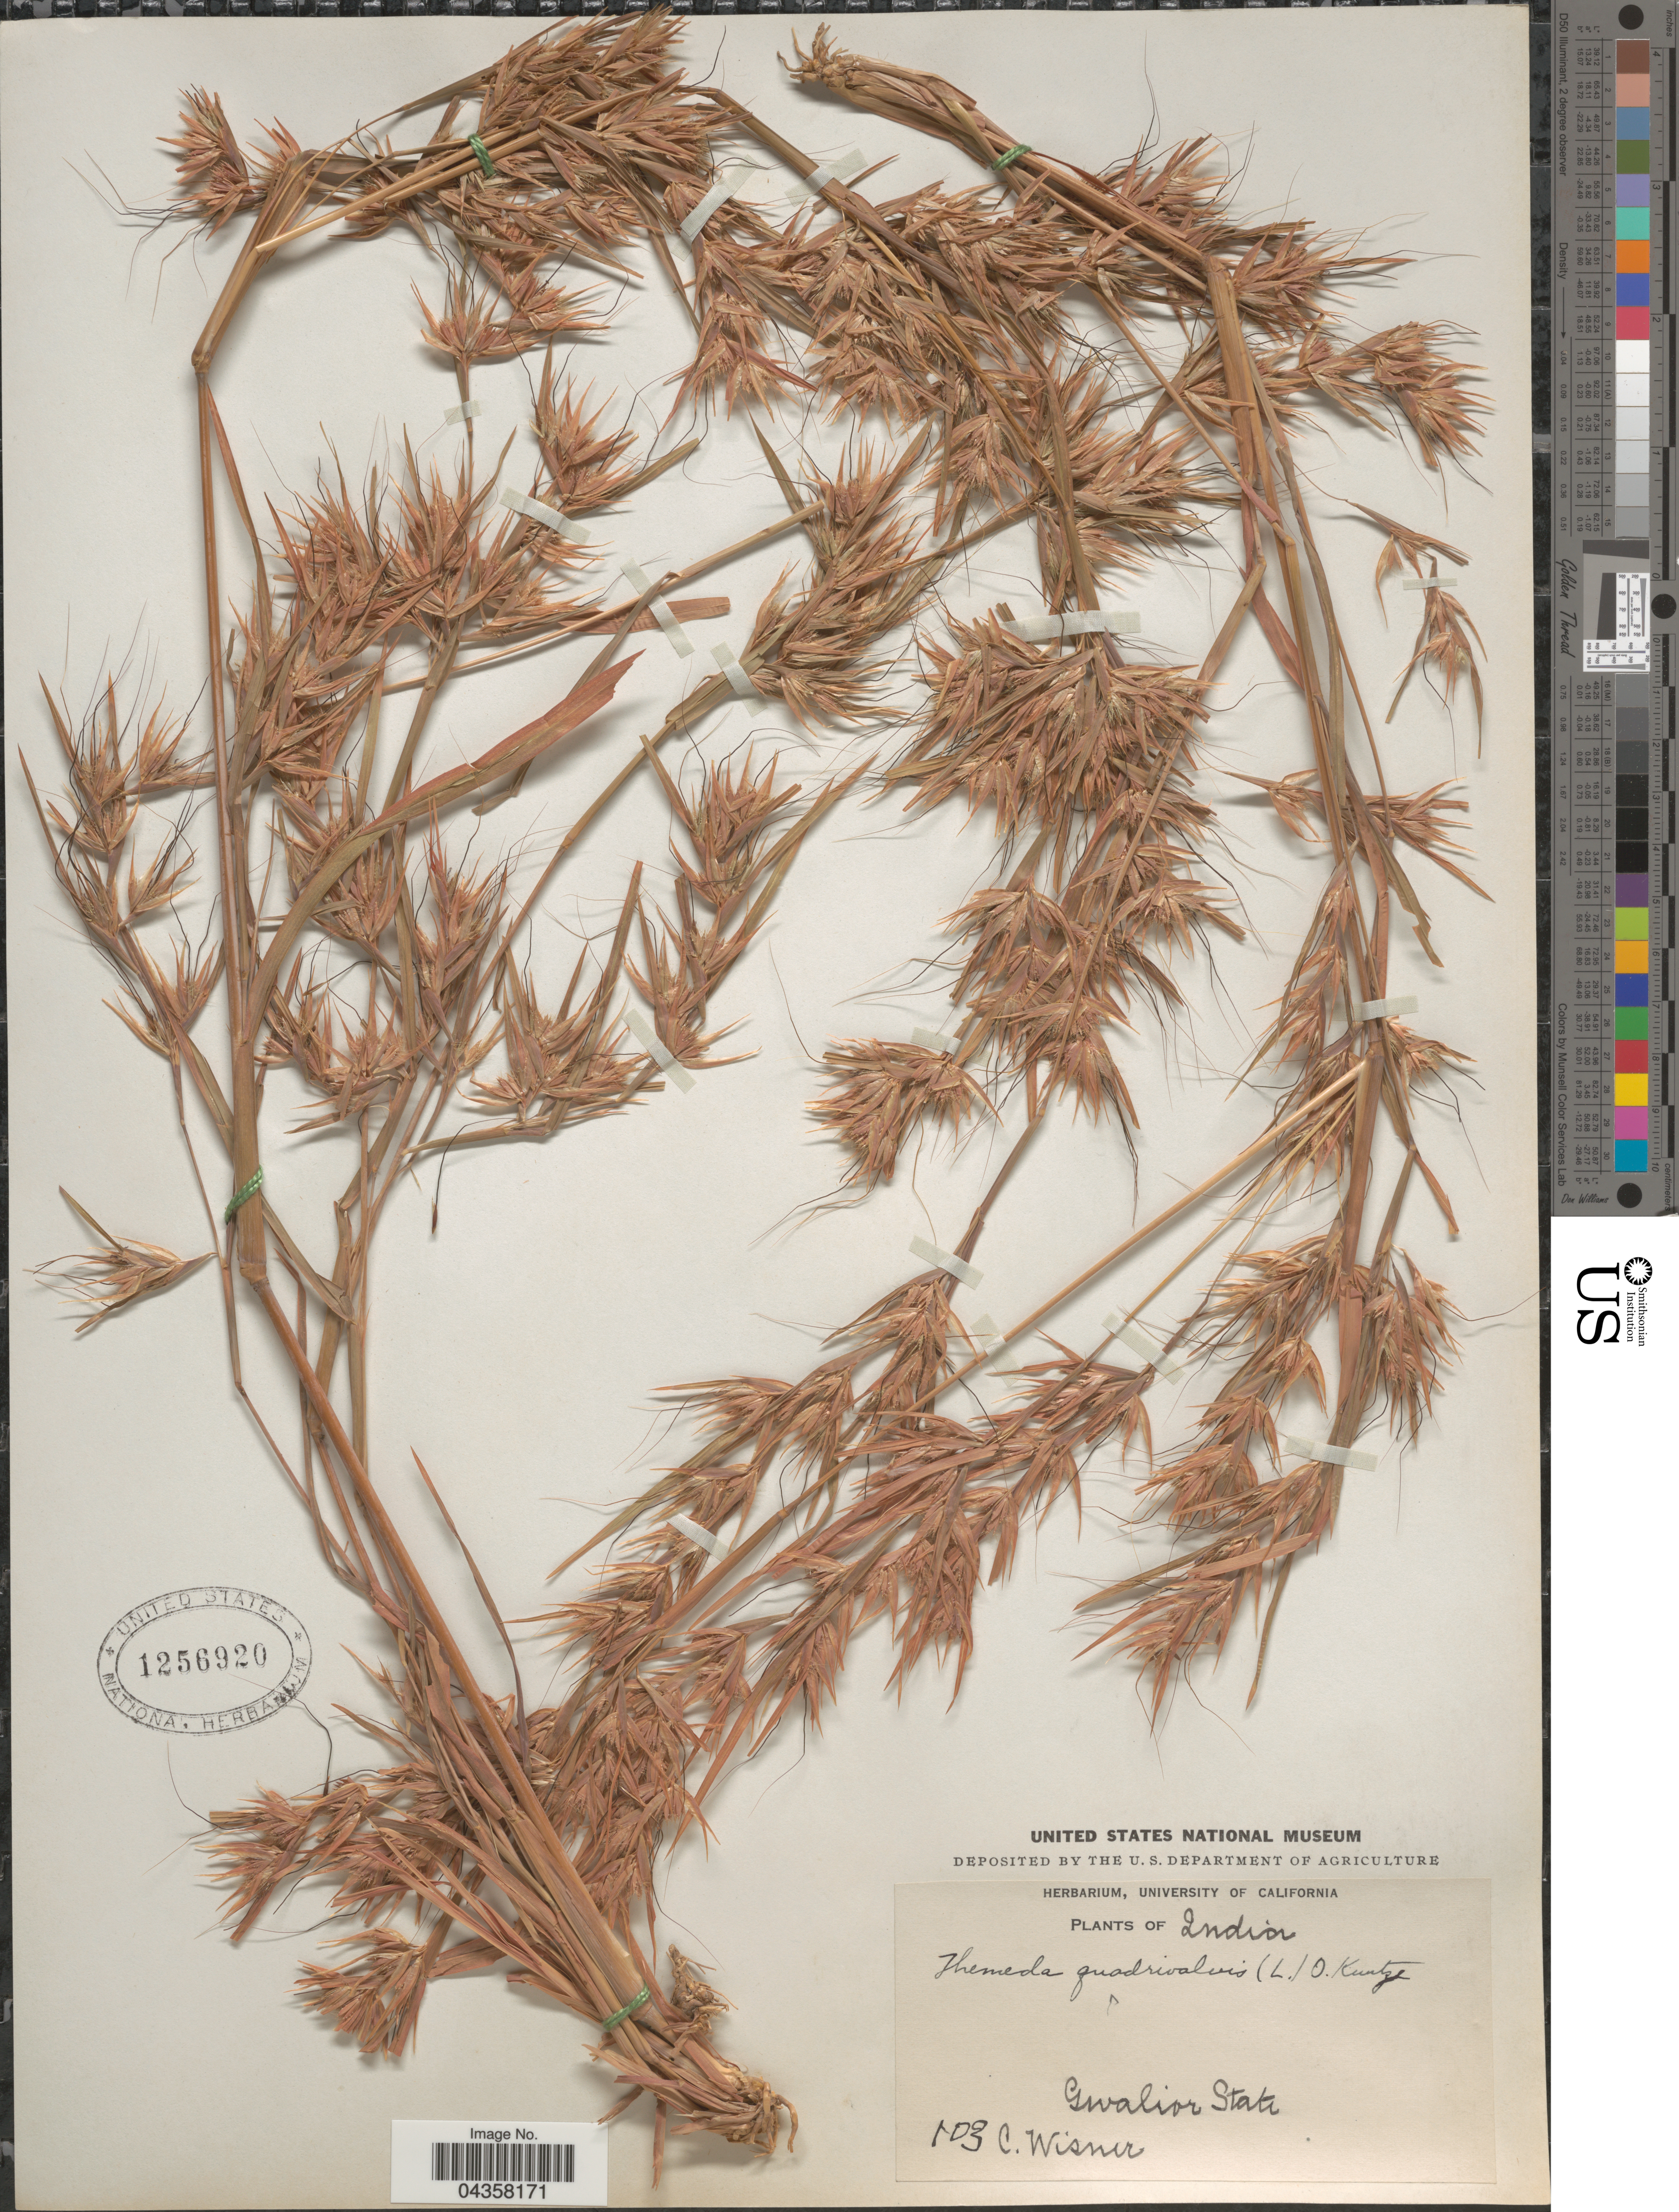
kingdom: Plantae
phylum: Tracheophyta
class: Liliopsida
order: Poales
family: Poaceae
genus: Themeda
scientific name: Themeda quadrivalvis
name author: (L.) Kuntze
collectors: C. Wisner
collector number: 103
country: India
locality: Gwalior State.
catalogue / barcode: US 1256920